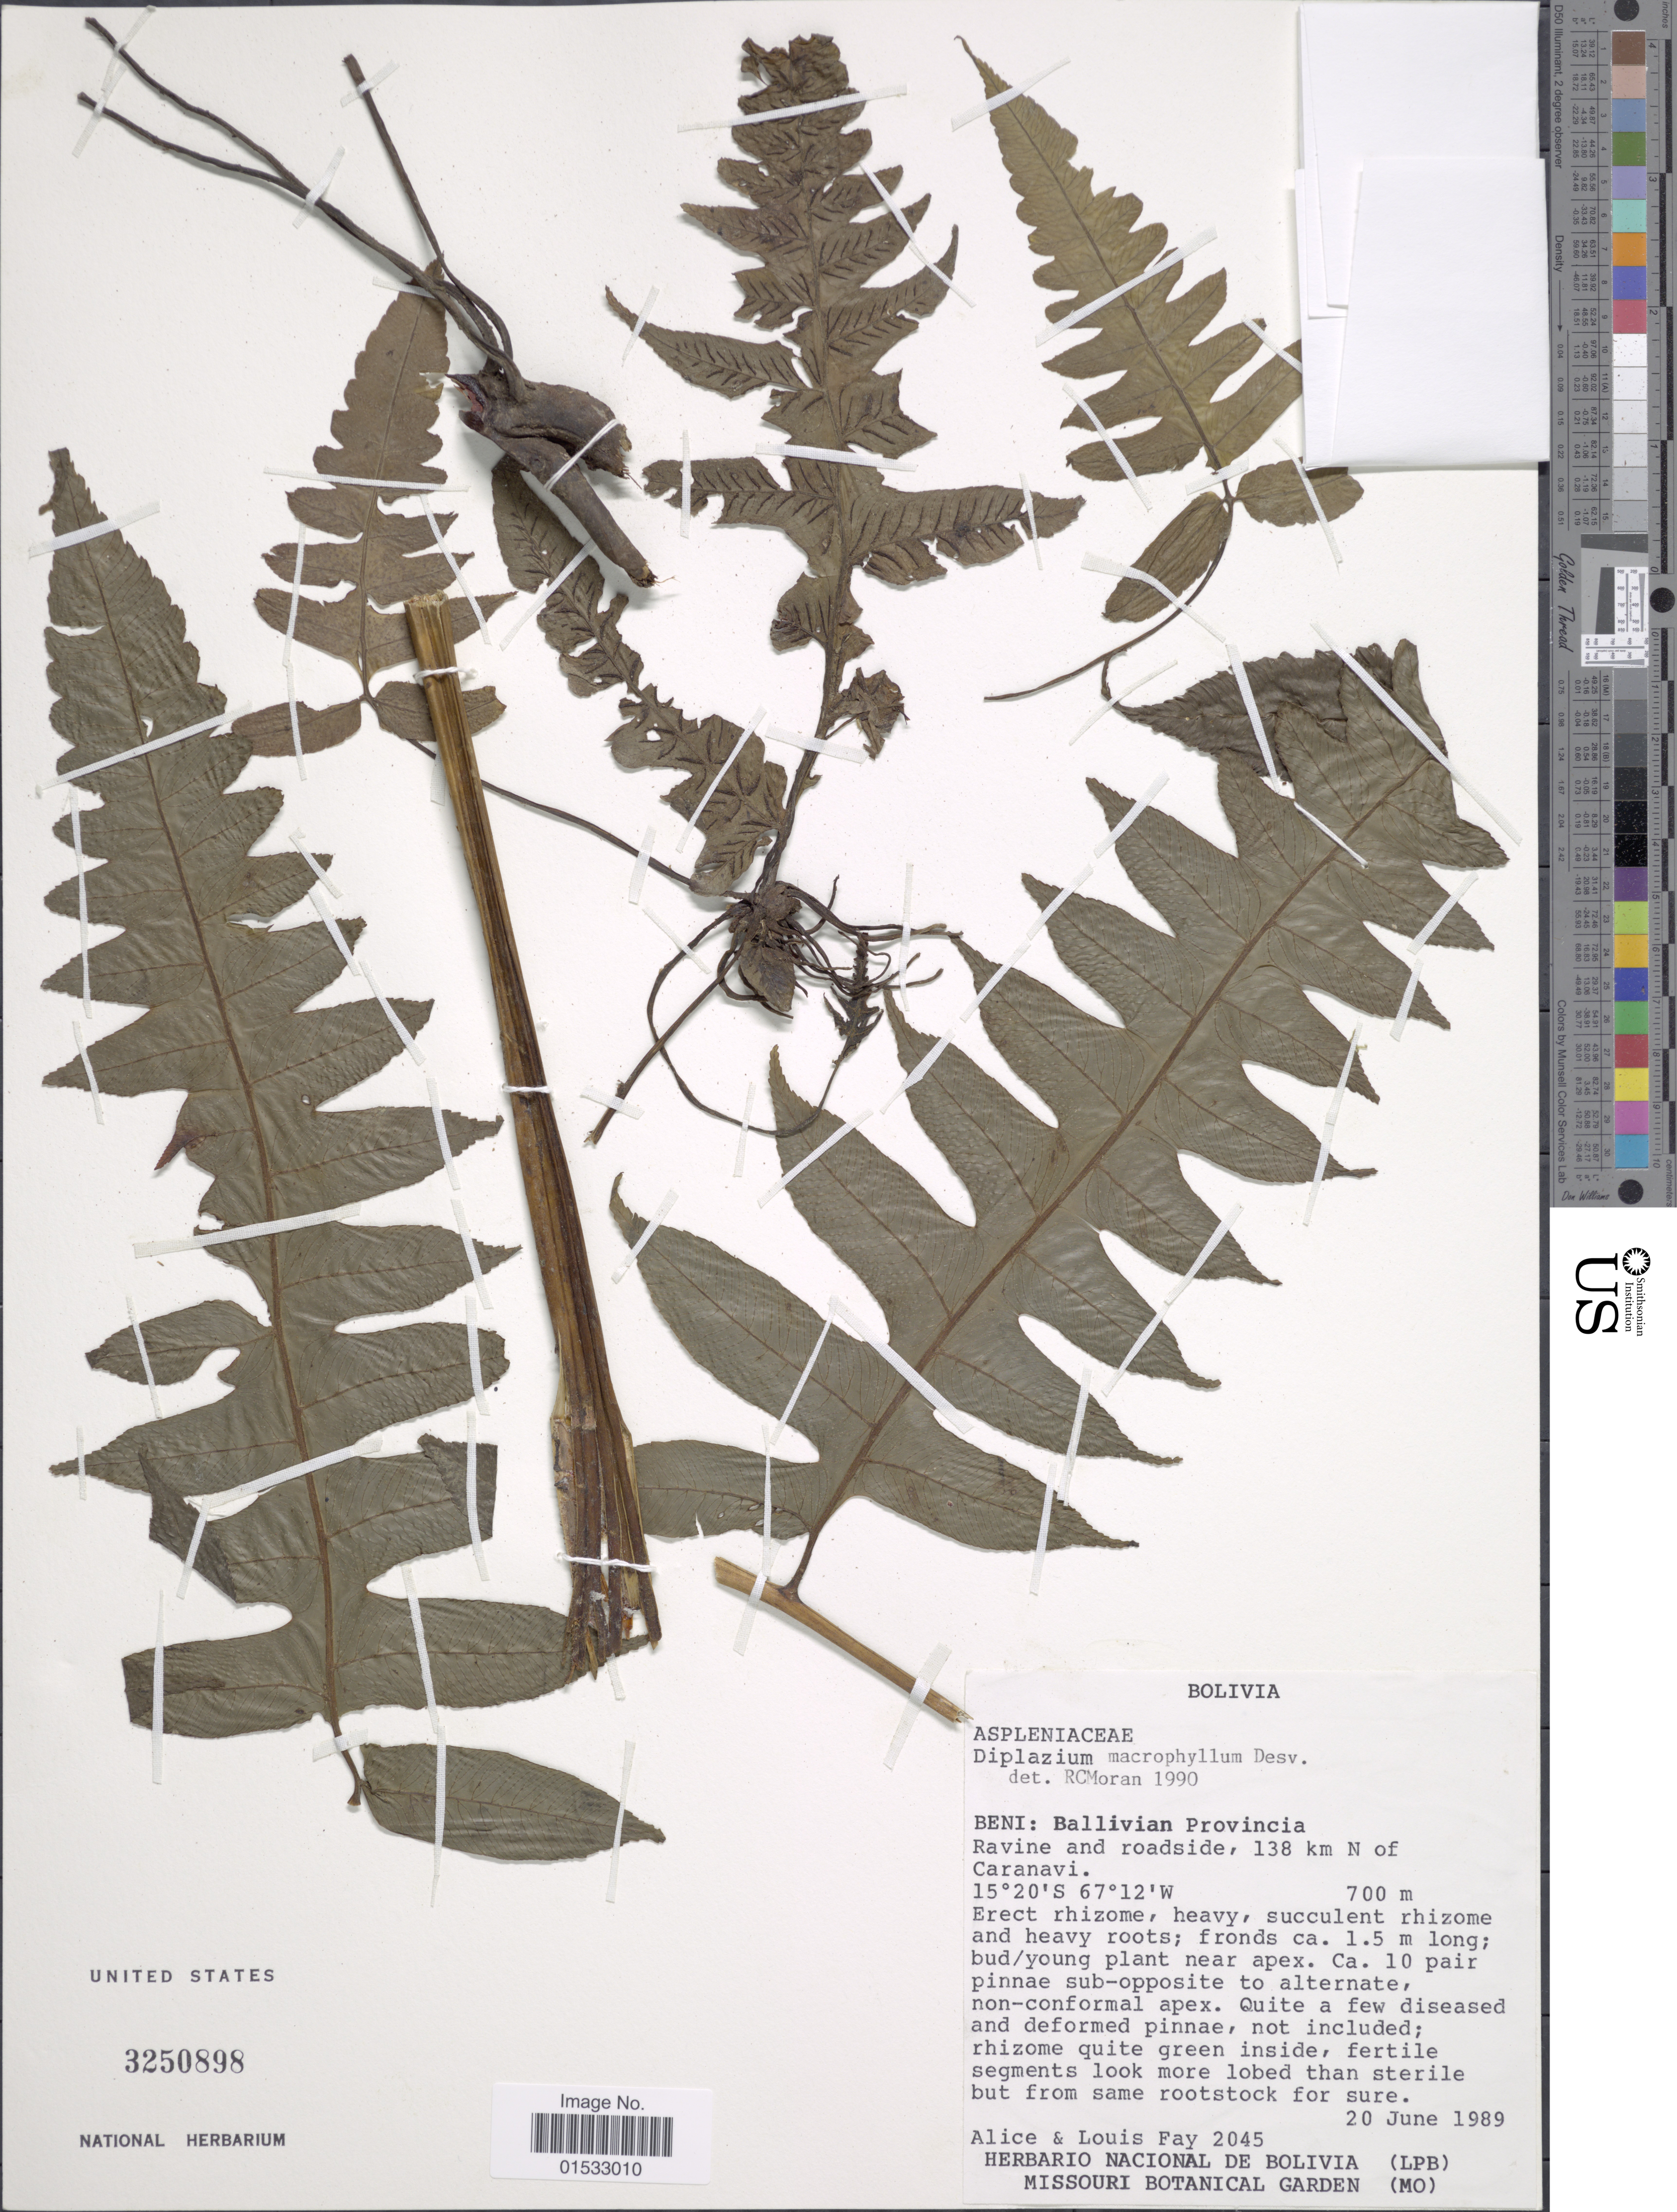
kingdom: Plantae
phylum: Tracheophyta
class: Polypodiopsida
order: Polypodiales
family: Athyriaceae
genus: Diplazium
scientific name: Diplazium macrophyllum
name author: Desv.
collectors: A. Fay & L. Fay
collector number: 2045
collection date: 1989-06-20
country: Bolivia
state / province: Beni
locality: Ballivian Provincia, ravine and roadside, 138 km N of Caranavi.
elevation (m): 700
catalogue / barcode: US 3250898